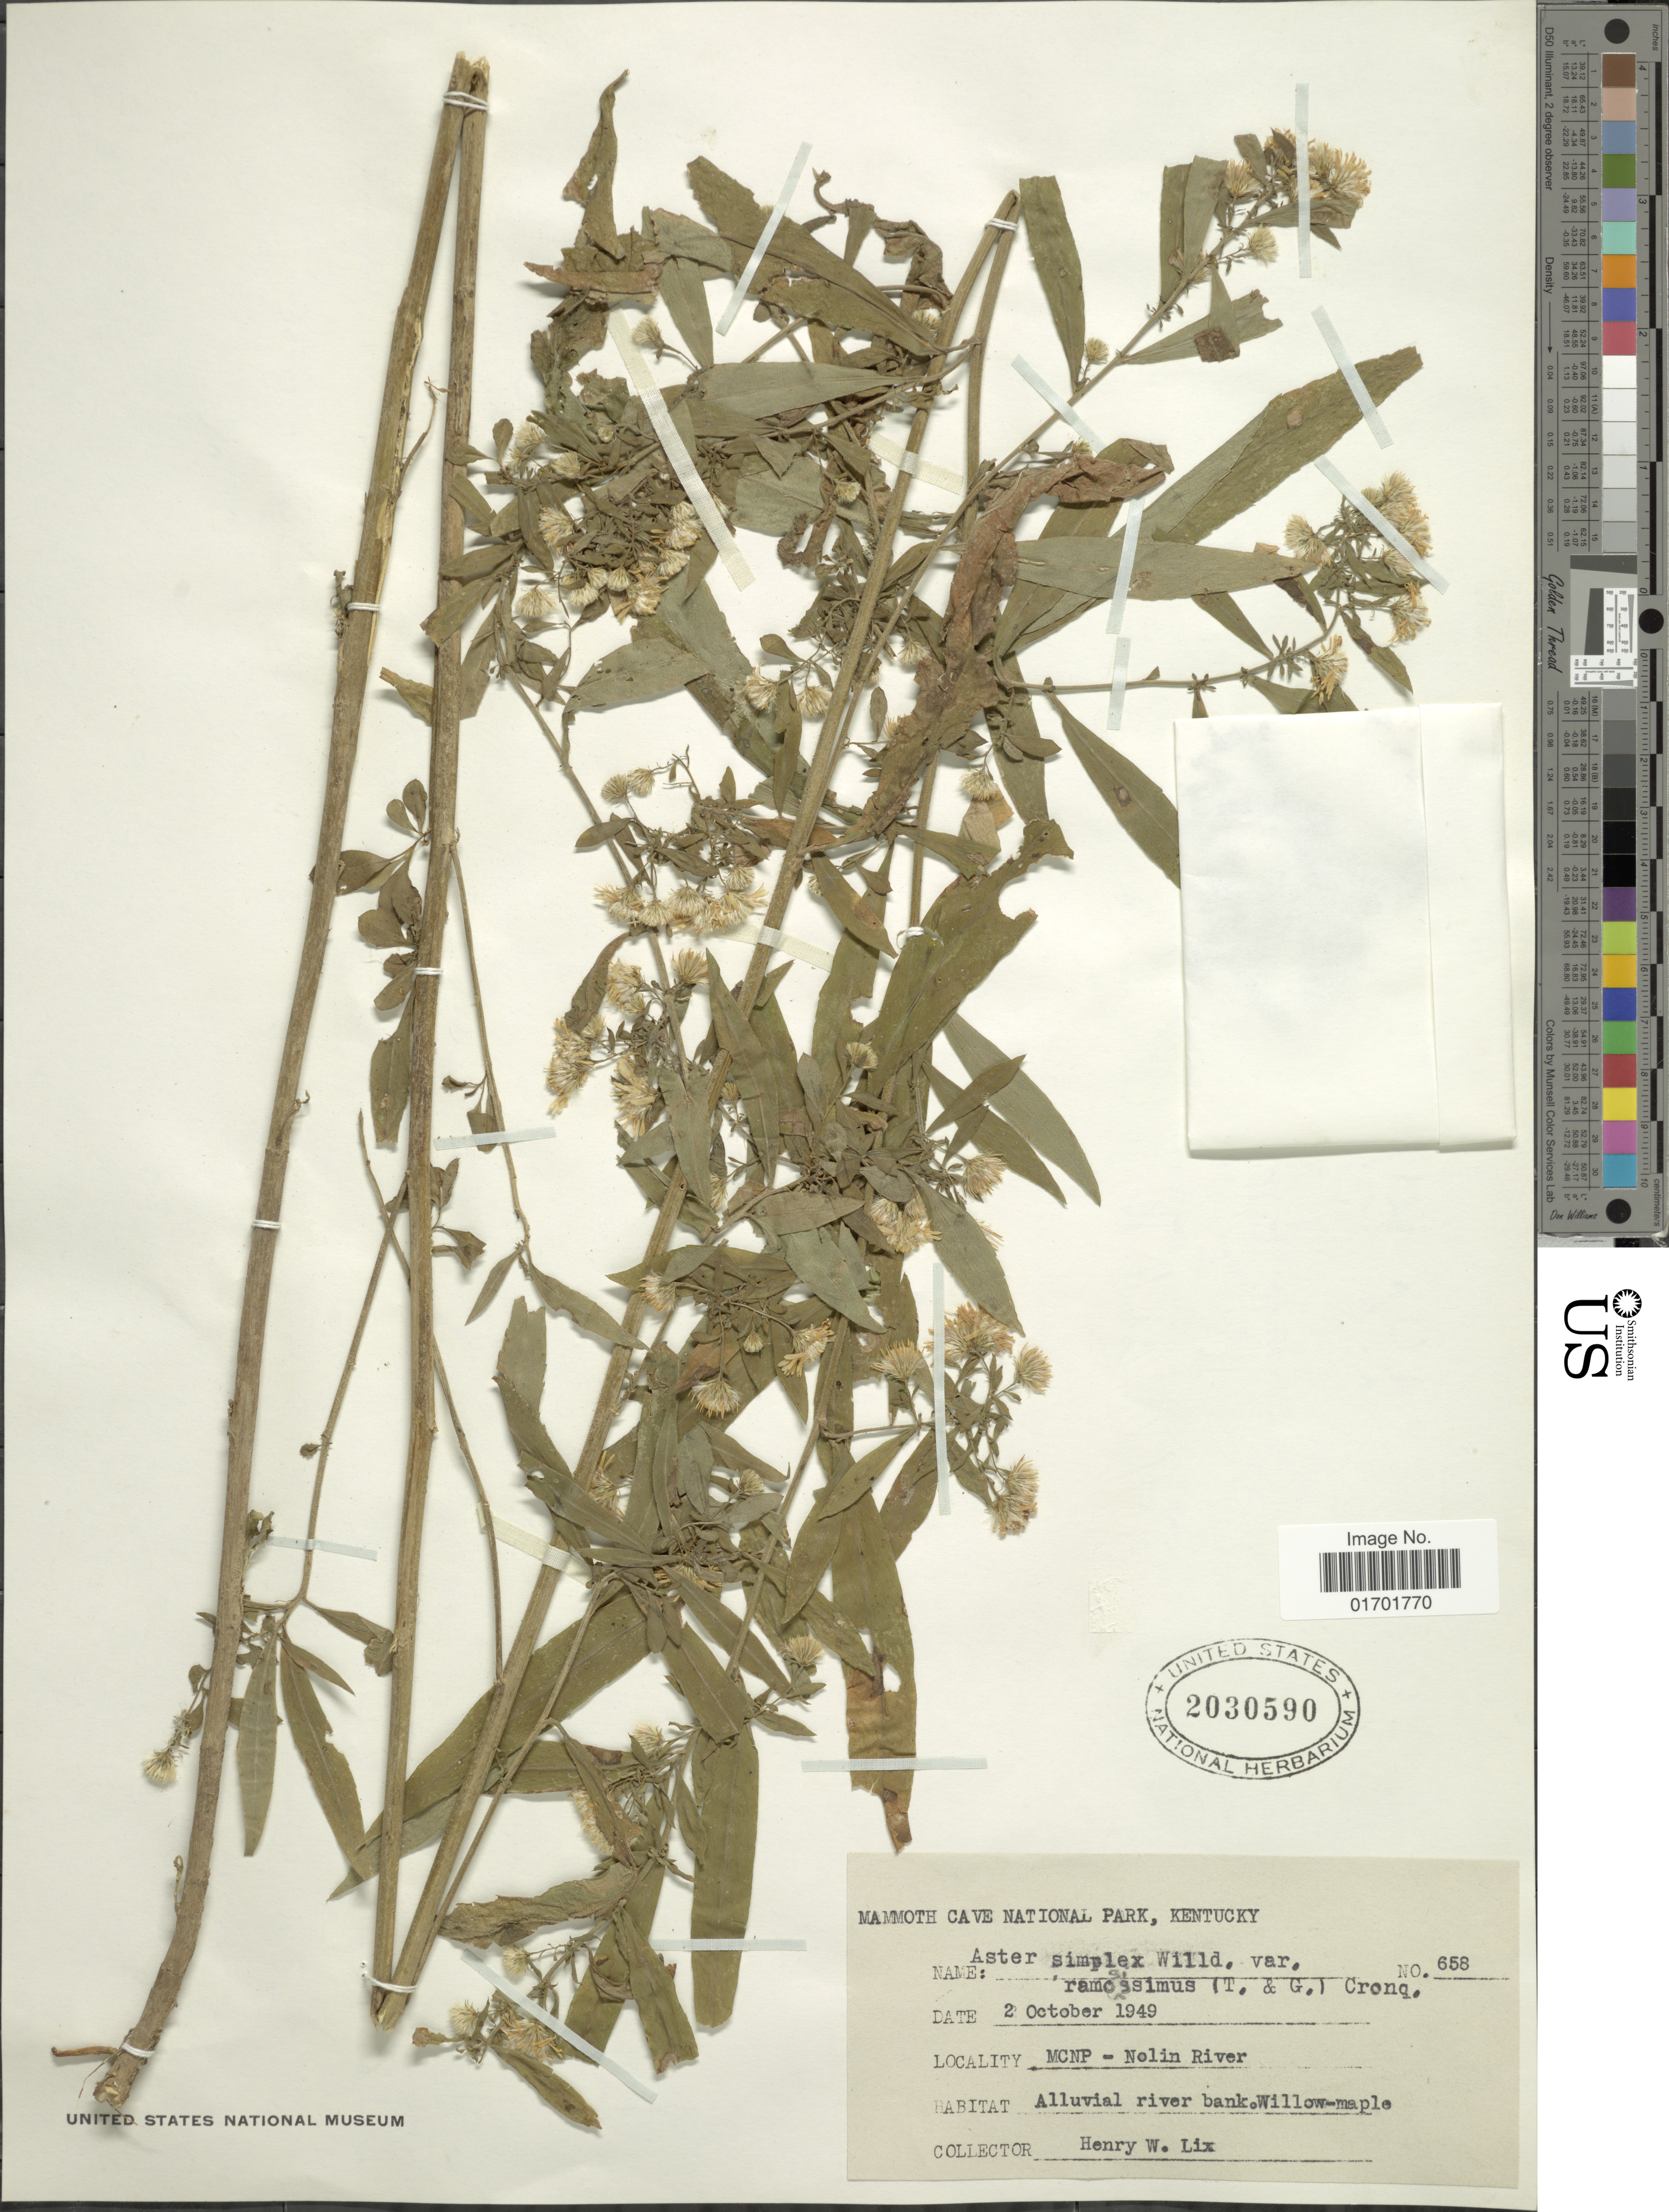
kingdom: Plantae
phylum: Tracheophyta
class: Magnoliopsida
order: Asterales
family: Asteraceae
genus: Symphyotrichum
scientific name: Symphyotrichum lanceolatum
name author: (Willd.) G.L. Nesom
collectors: H. W. Lix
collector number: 658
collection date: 1949-10-02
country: United States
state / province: Kentucky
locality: Mammoth Cave National Park, Kentucky, MCNP-Nolin River.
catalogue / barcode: US 2030590